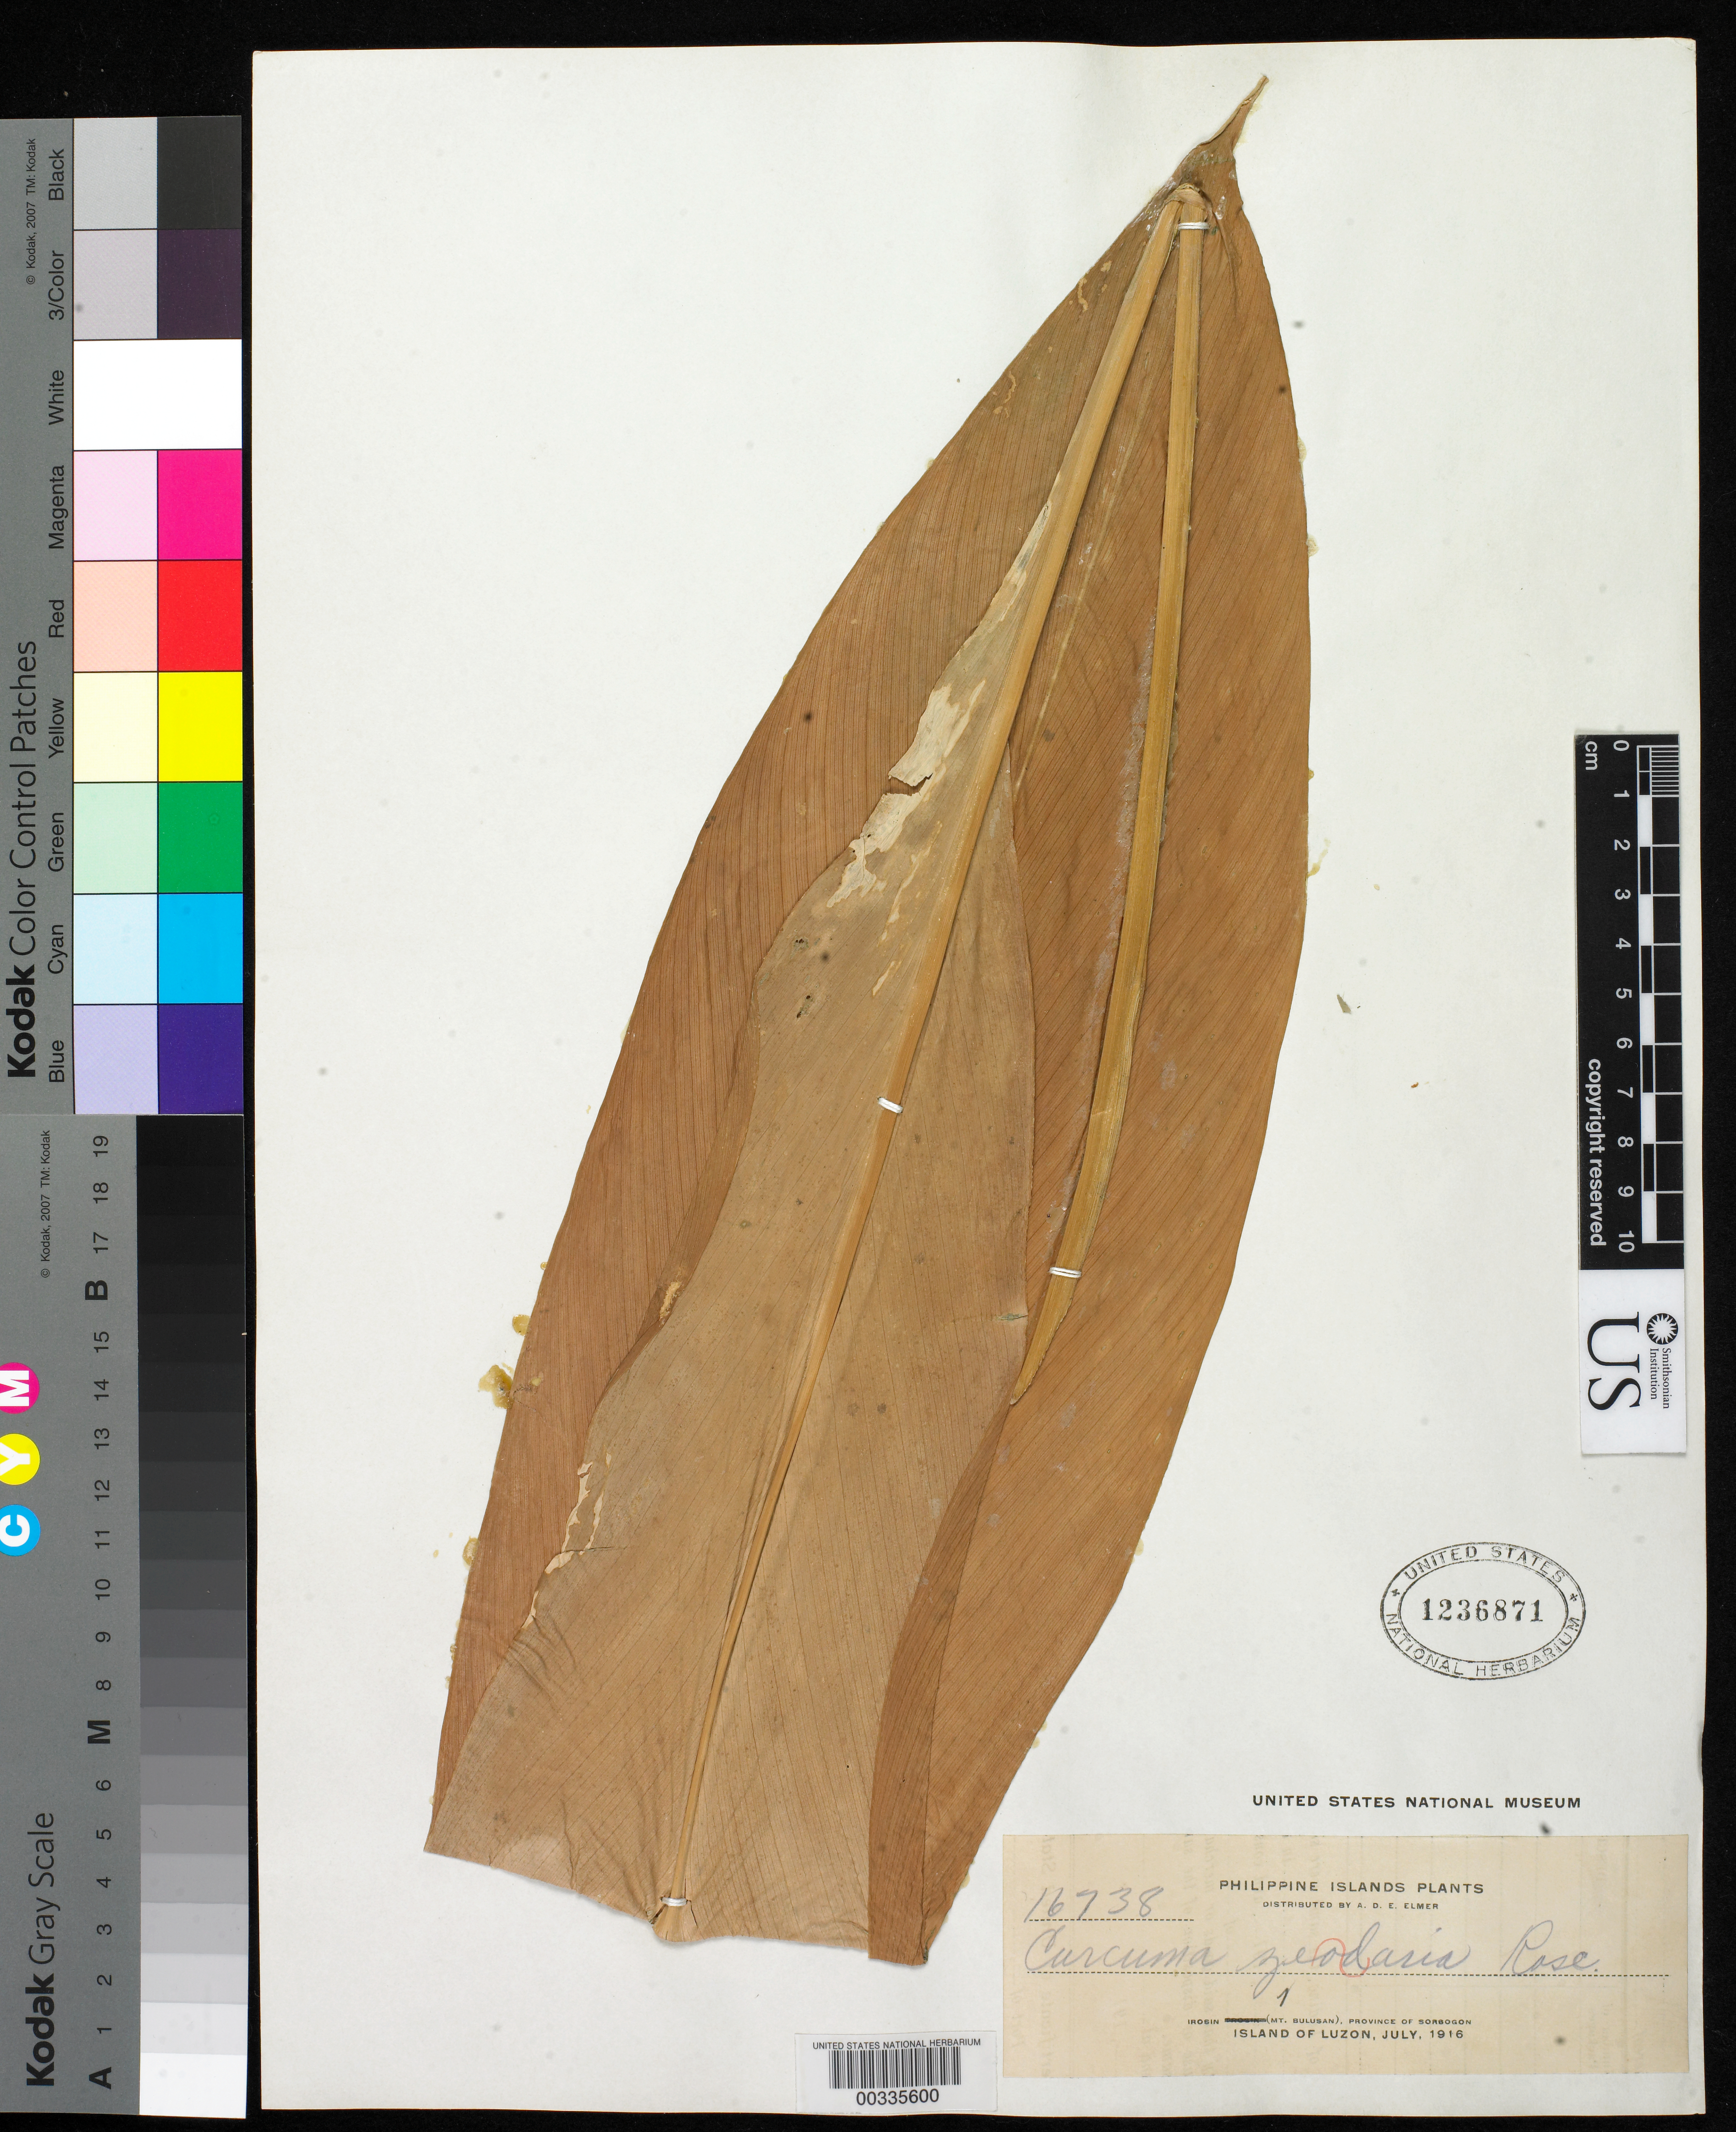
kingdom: Plantae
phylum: Tracheophyta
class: Liliopsida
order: Zingiberales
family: Zingiberaceae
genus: Curcuma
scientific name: Curcuma parviflora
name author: Wall.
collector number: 16738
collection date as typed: Jul 1916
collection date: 1916-07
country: Philippines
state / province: Bicol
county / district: Sorsogon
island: Luzon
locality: Irosin (Mt. Bulusan)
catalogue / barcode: US 1236871